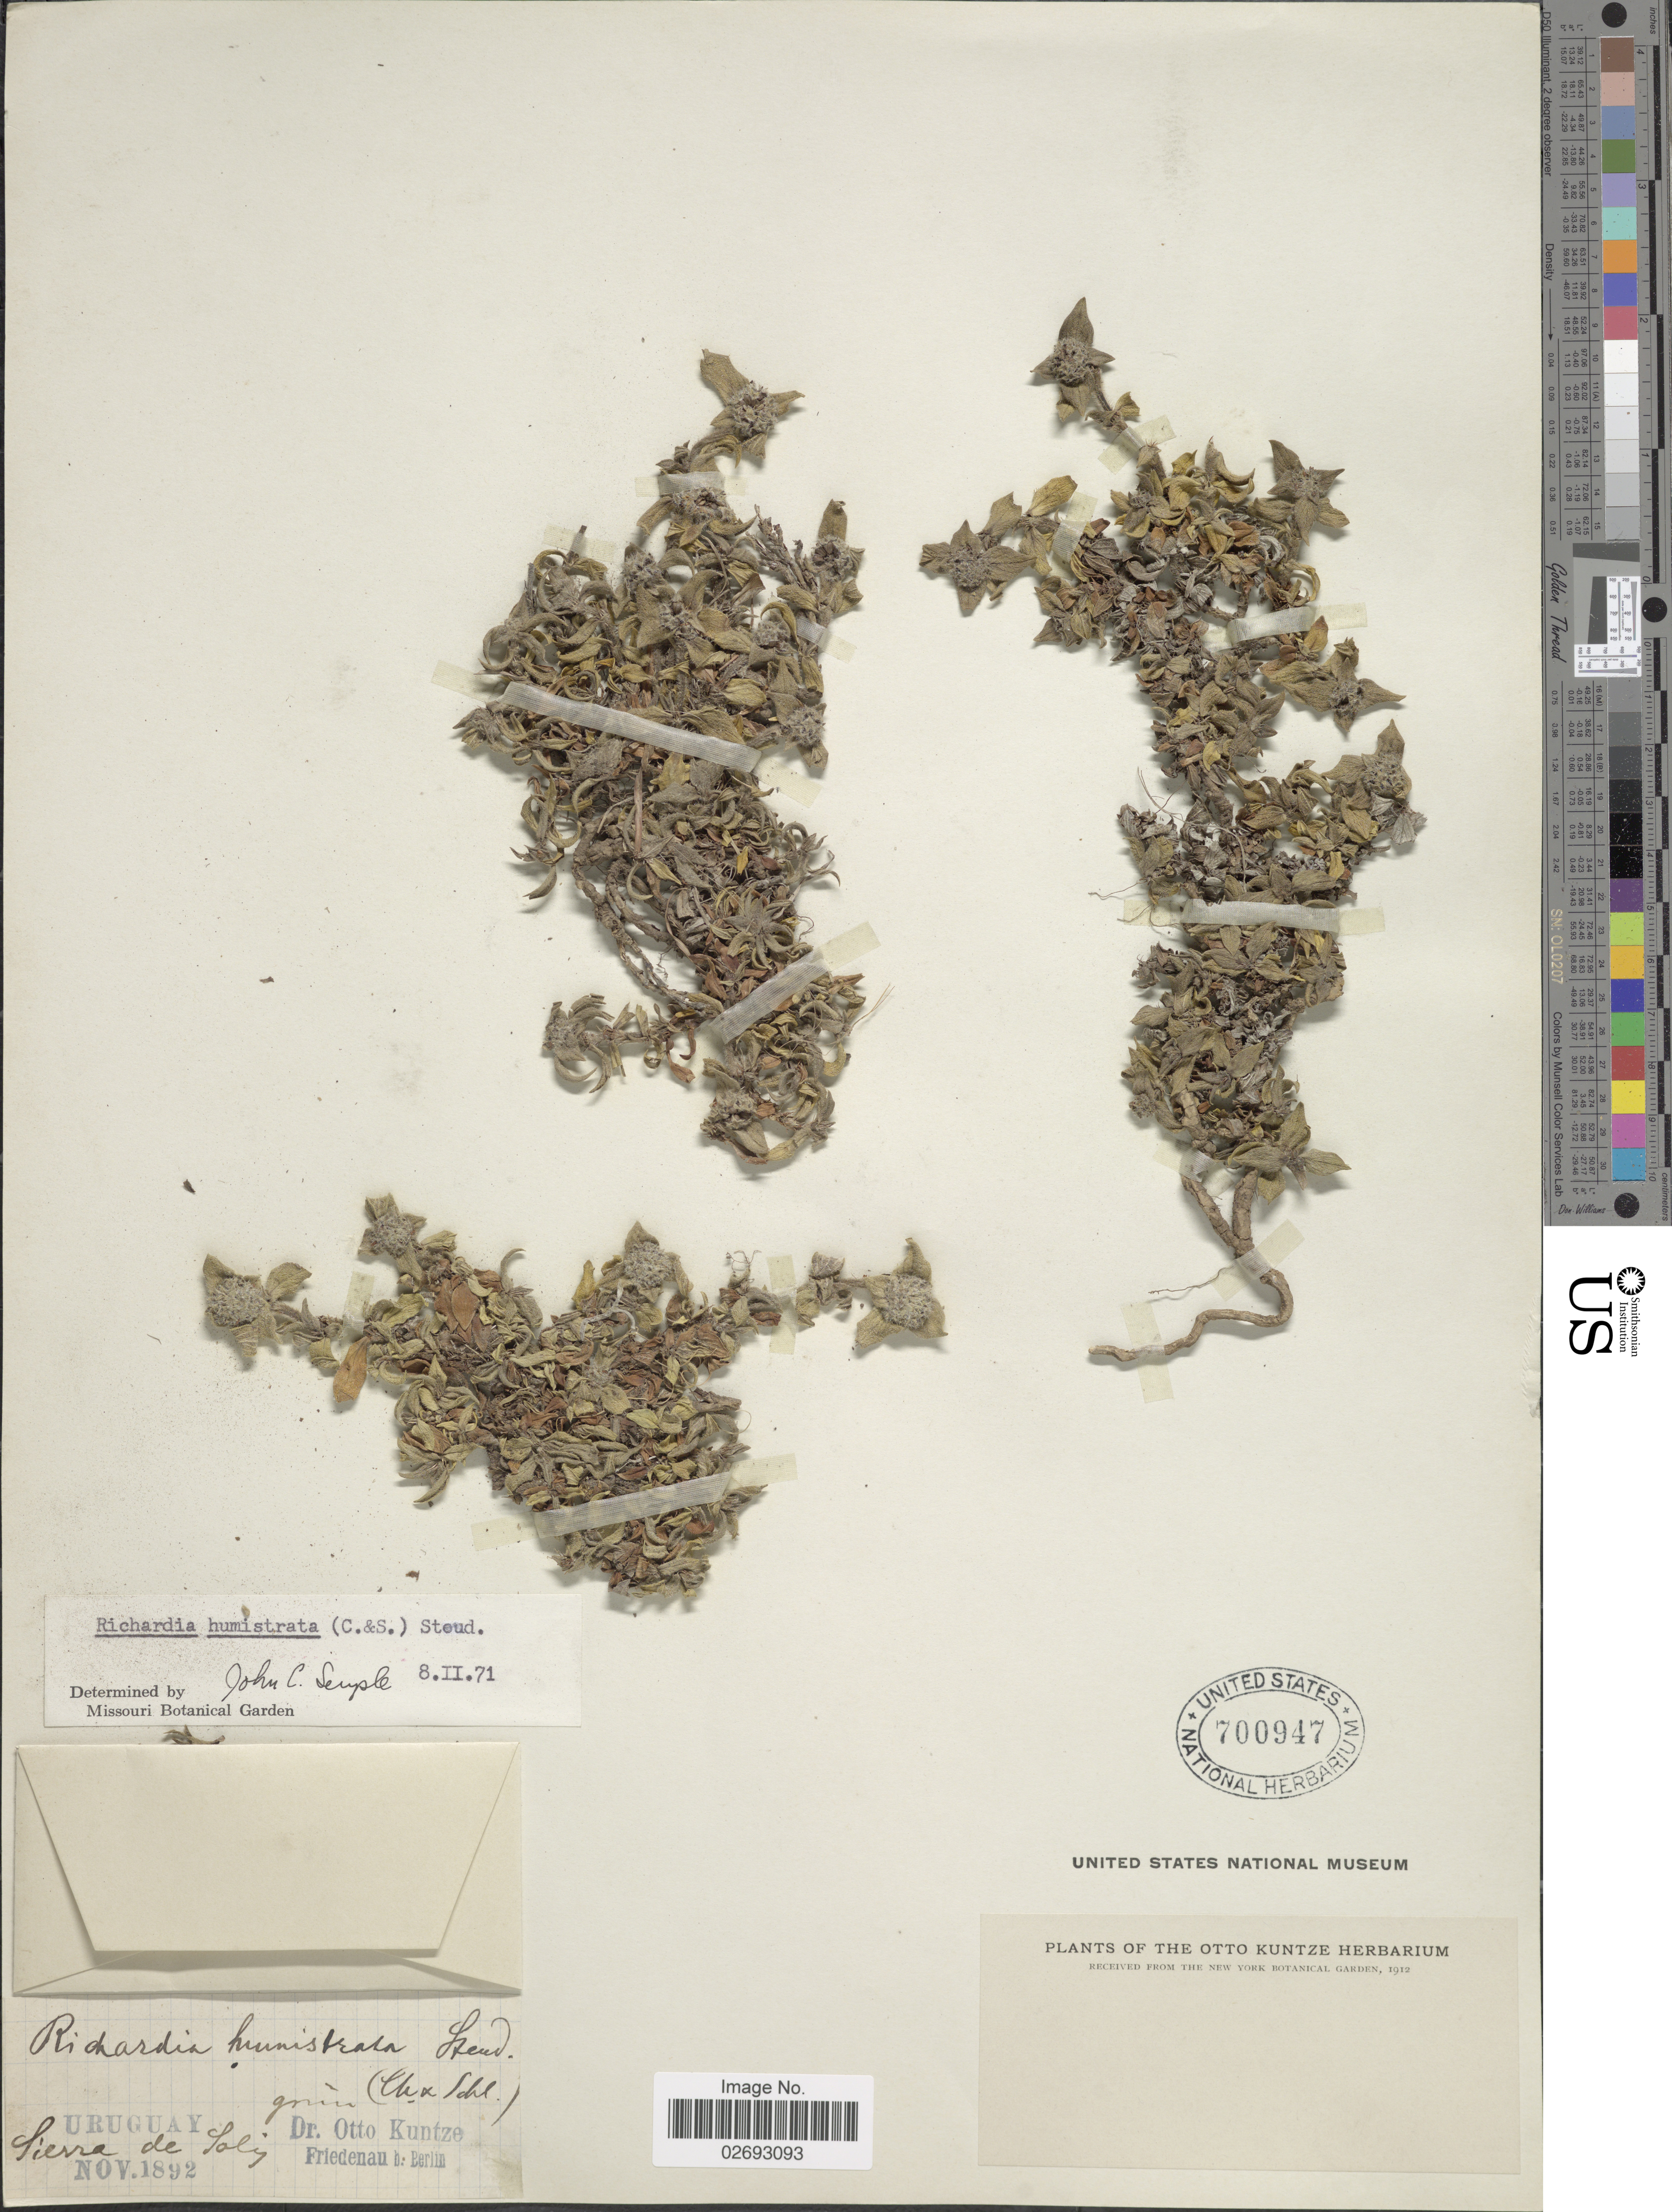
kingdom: Plantae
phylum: Tracheophyta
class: Magnoliopsida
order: Gentianales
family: Rubiaceae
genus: Richardia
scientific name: Richardia humistrata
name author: (Cham. & Schltdl.) Steud.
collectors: C.E.O. Kuntze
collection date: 1892-11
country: Uruguay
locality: Sierra de Solis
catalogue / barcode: US 700947